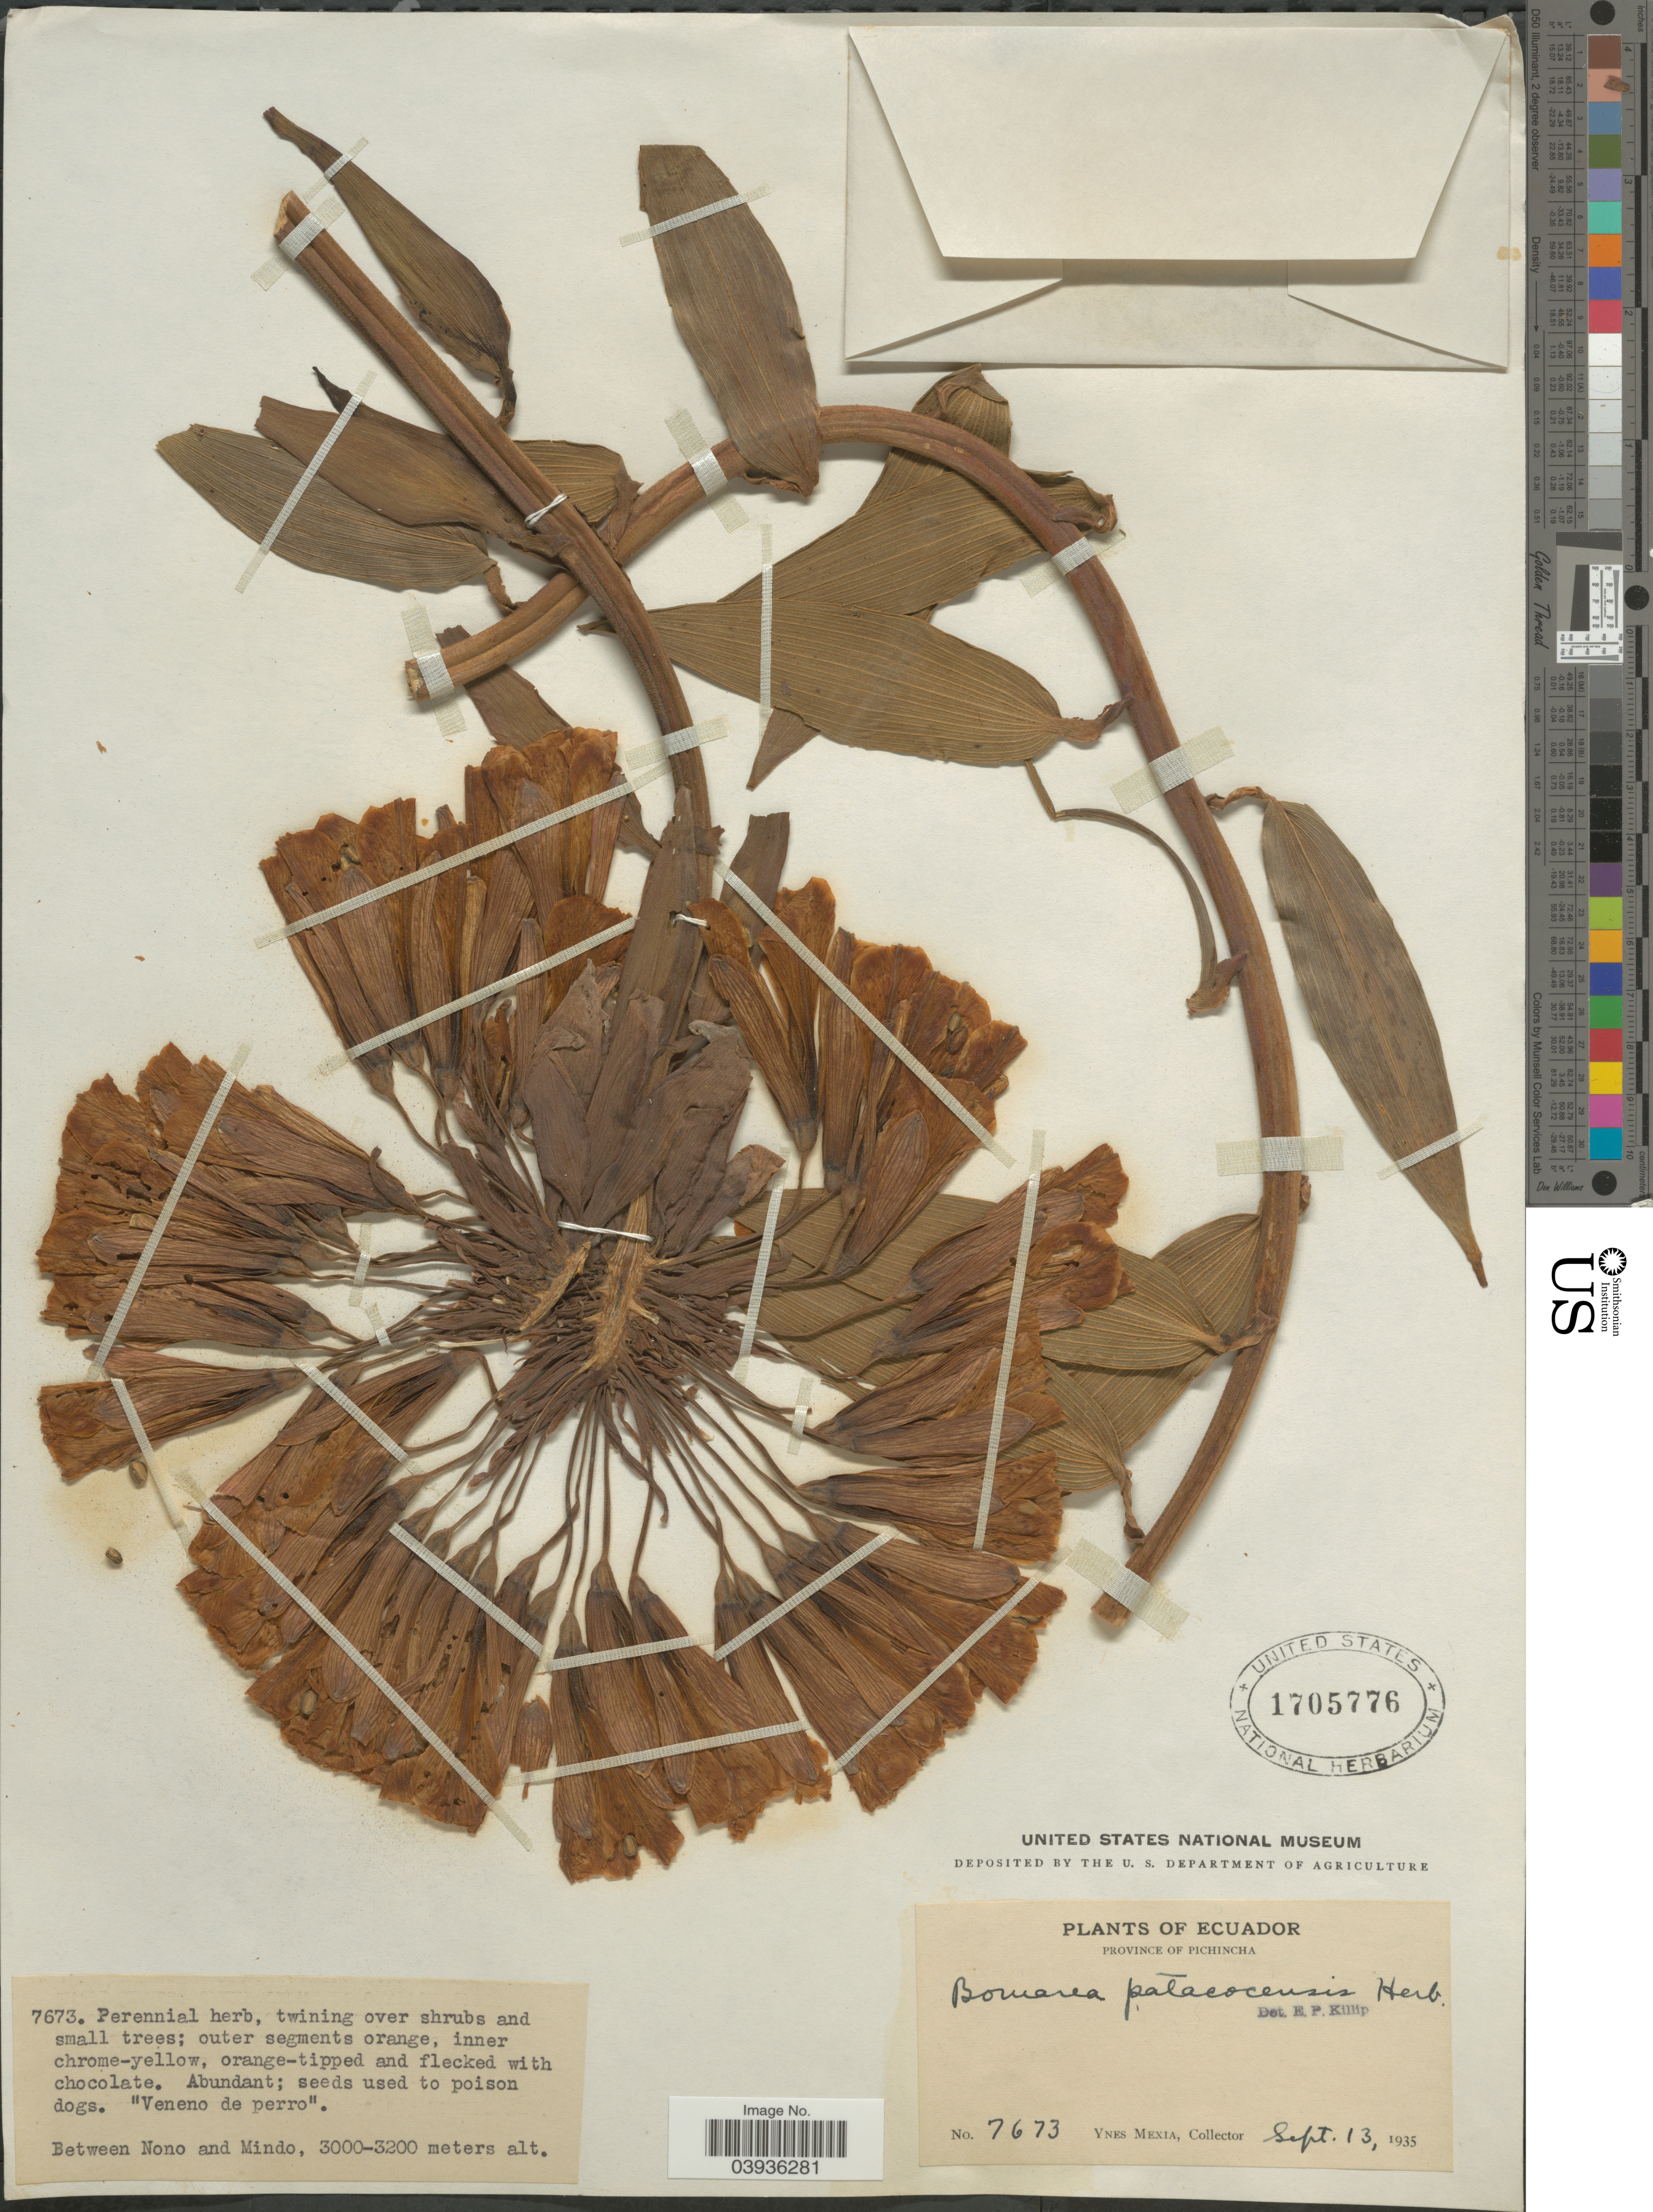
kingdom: Plantae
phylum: Tracheophyta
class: Liliopsida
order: Liliales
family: Alstroemeriaceae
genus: Bomarea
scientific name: Bomarea patacocensis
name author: Herb.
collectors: Y. Mexia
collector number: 7673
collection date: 1935-09-13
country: Ecuador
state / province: Pichincha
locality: Between Nono and Mindo.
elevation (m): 3000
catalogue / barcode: US 1705776